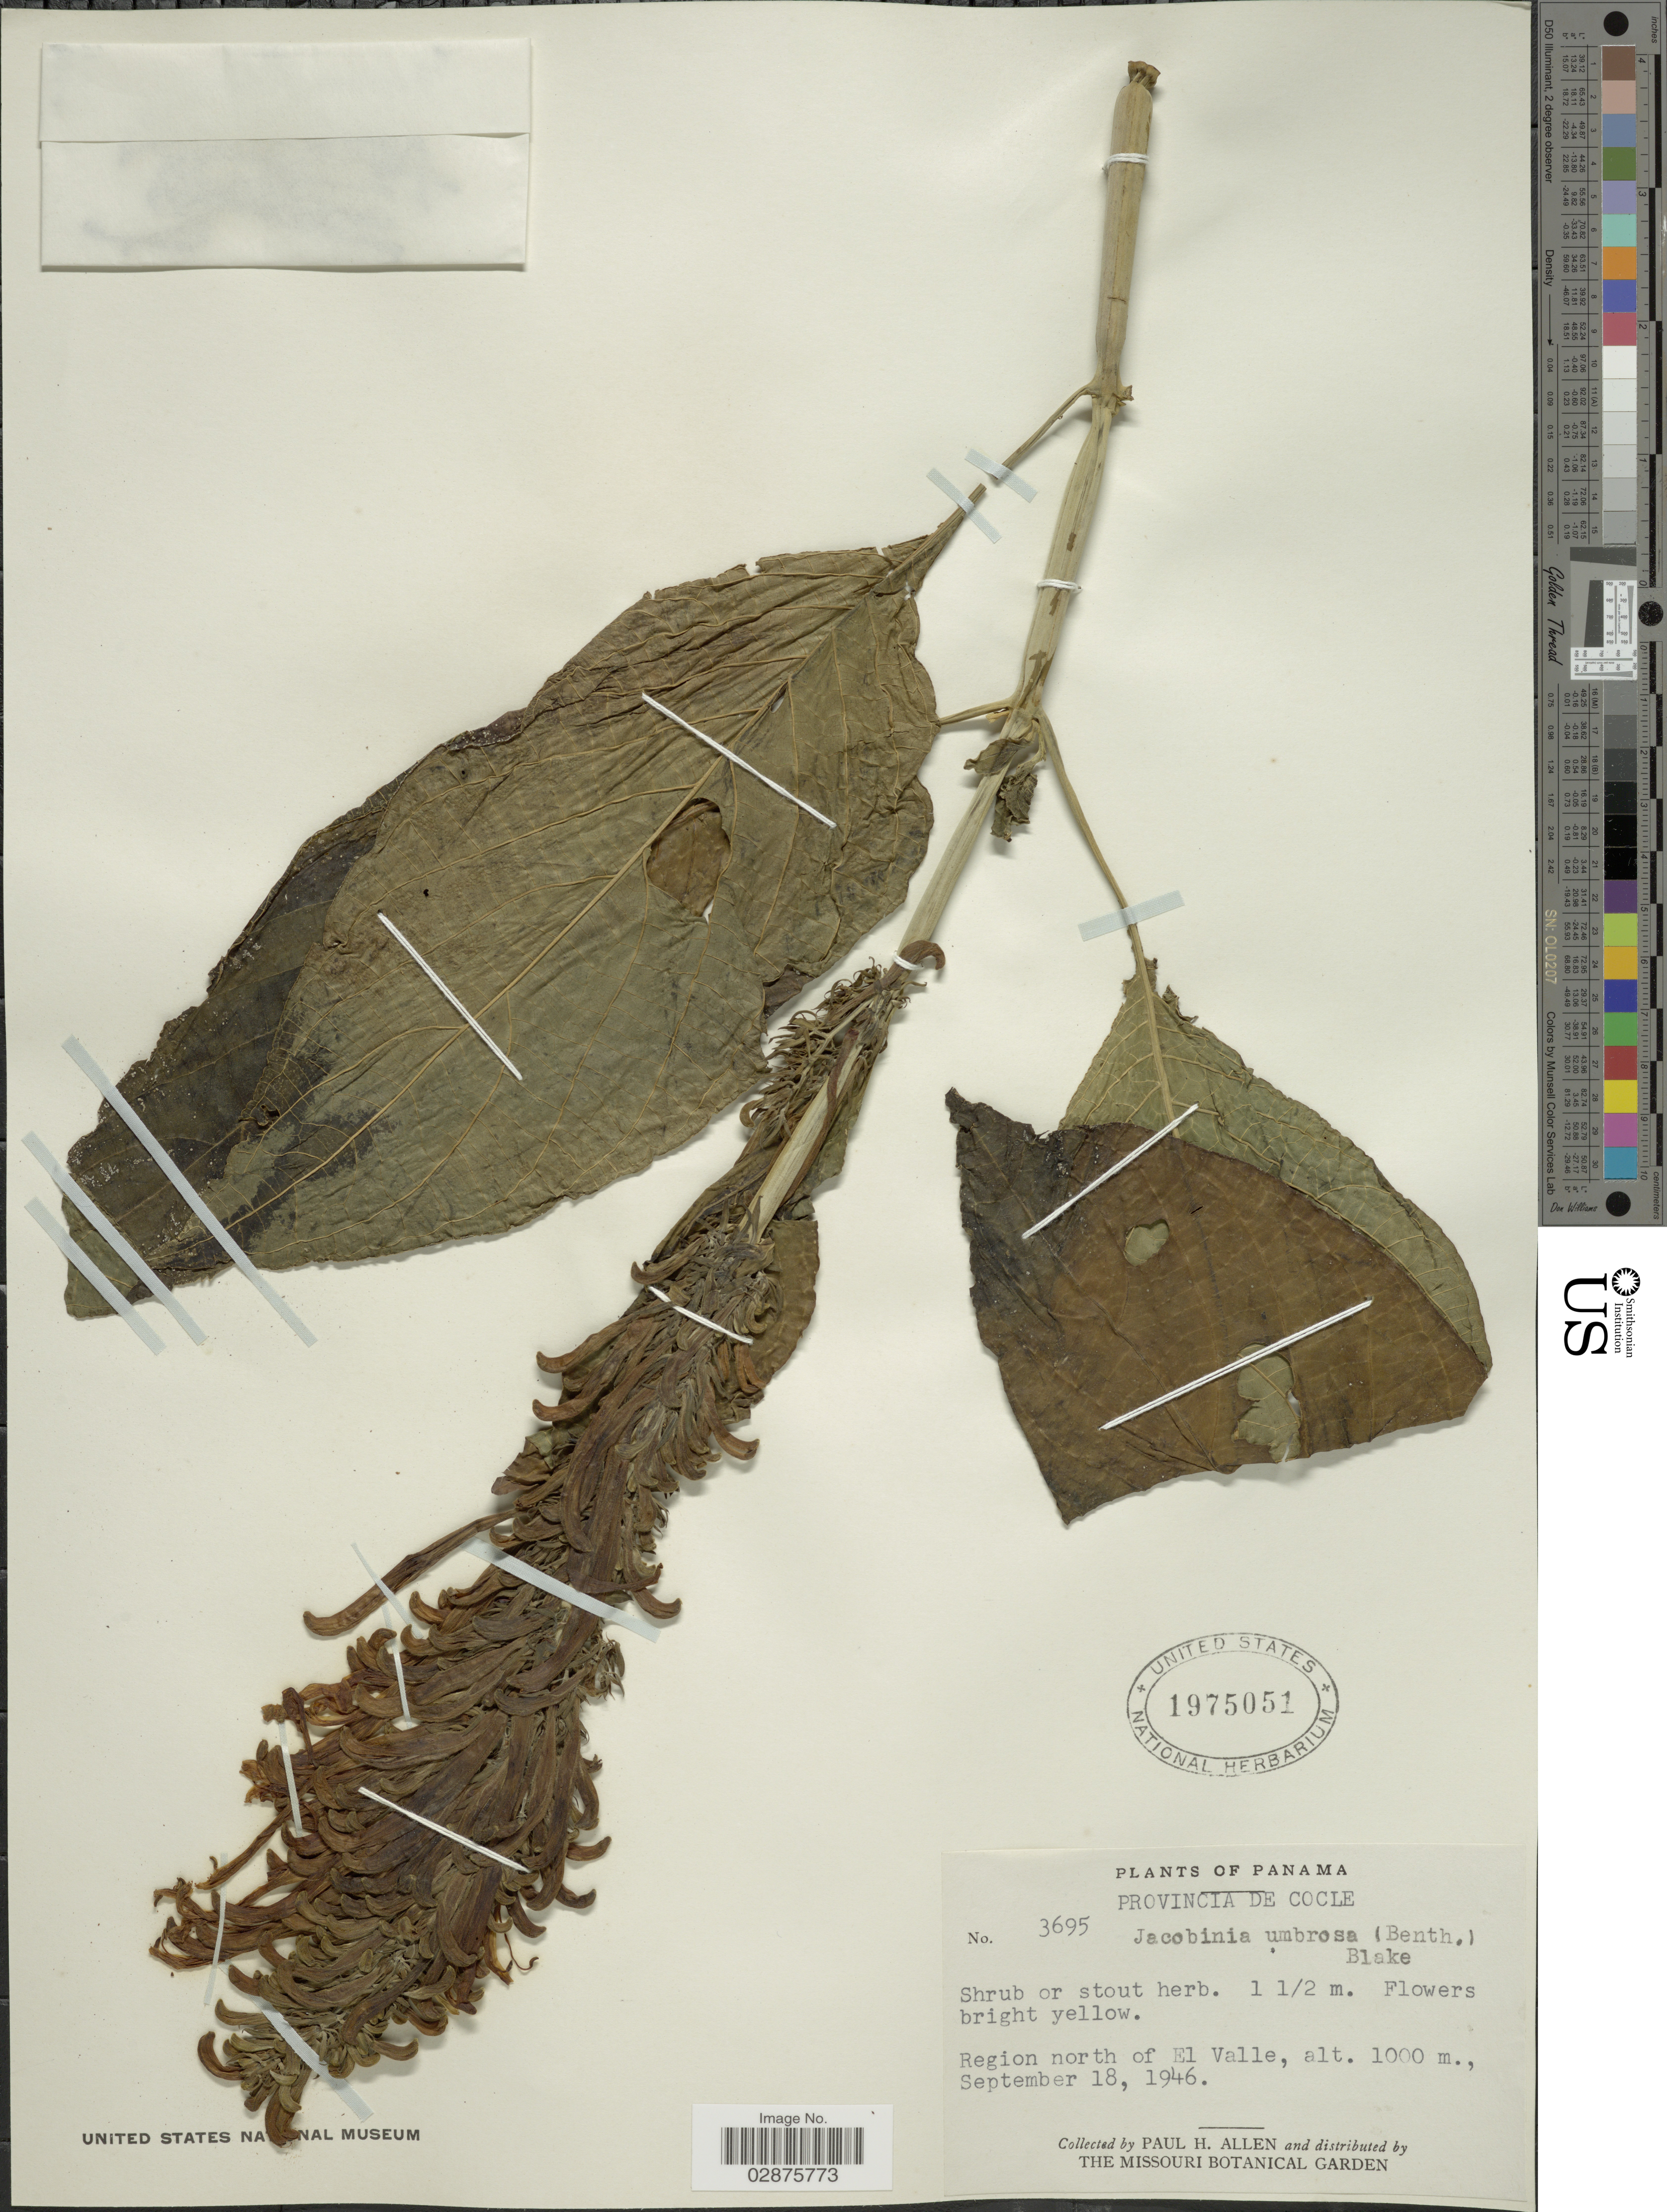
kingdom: Plantae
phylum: Tracheophyta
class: Magnoliopsida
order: Lamiales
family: Acanthaceae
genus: Justicia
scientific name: Justicia aurea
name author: Schltdl.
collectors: P. H. Allen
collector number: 3695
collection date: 1946-09-18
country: Panama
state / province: Coclé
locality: Region north of El Valle.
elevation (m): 1000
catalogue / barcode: US 1975051